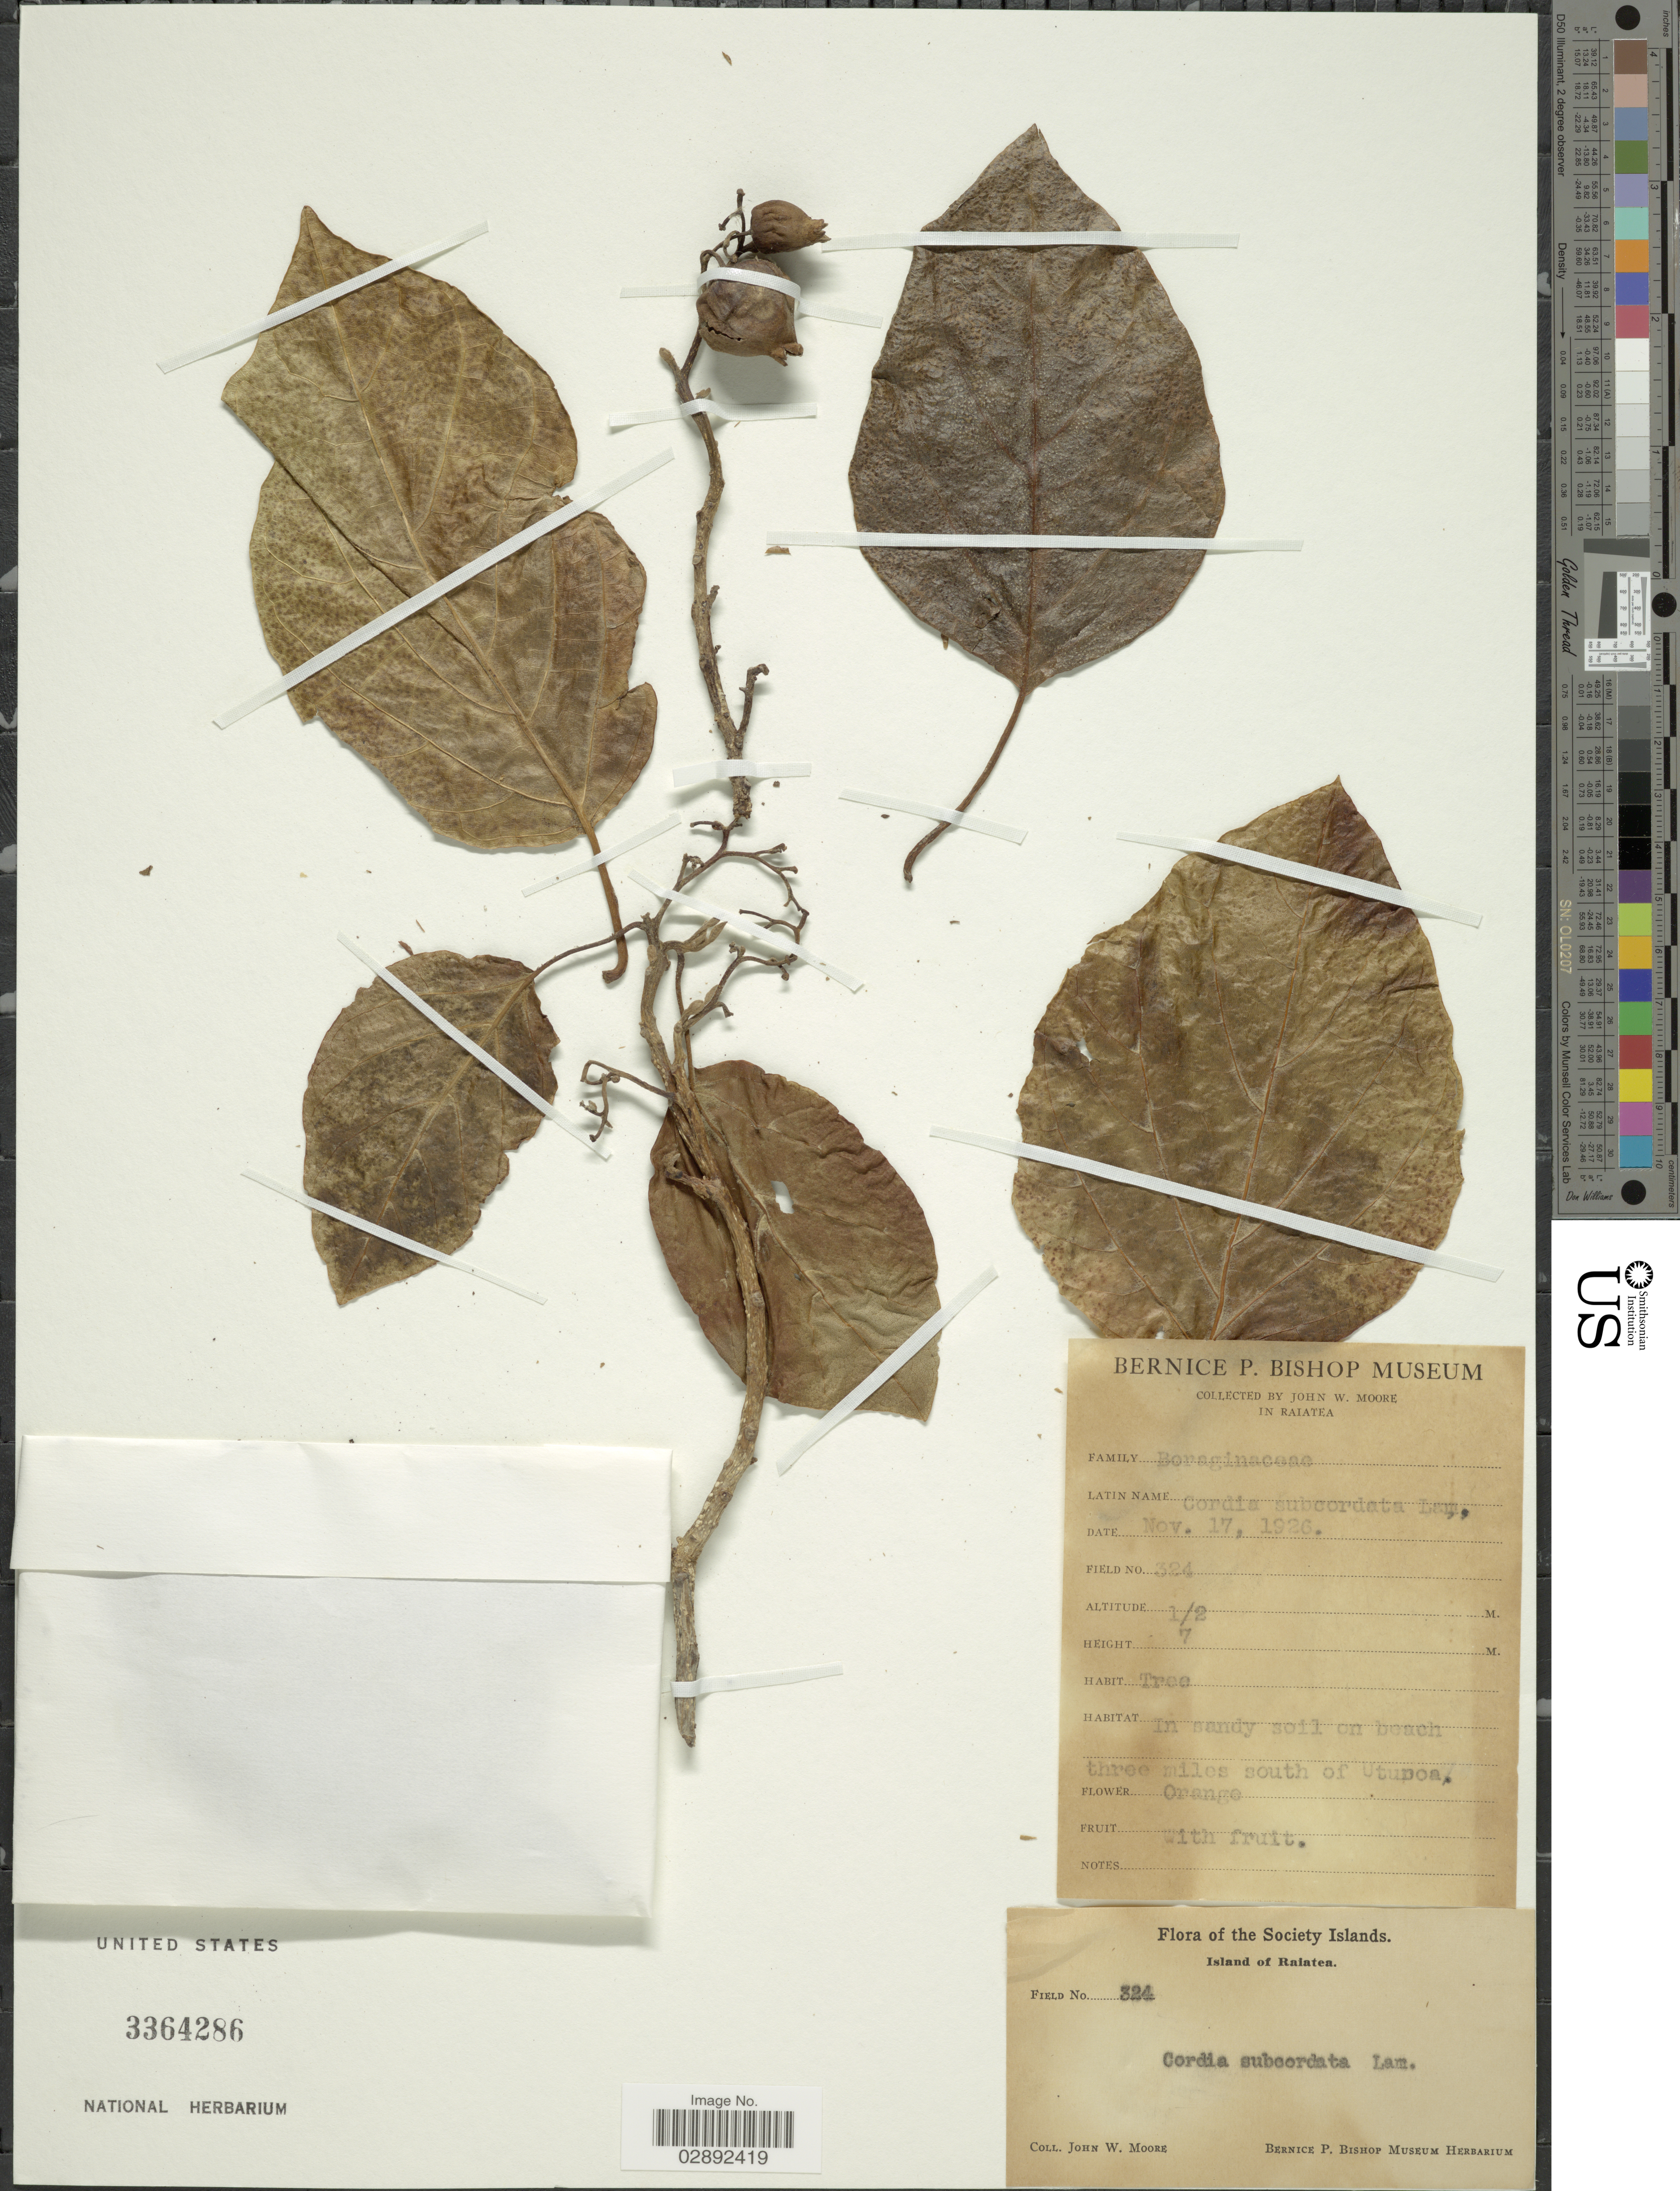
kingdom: Plantae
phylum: Tracheophyta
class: Magnoliopsida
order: Boraginales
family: Cordiaceae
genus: Cordia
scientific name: Cordia subcordata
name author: Lam.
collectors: J. Moore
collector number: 324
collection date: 1926-11-17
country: French Polynesia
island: Raiatea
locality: Society Islands. Island of Raiatea. Im sandy soil on beach three miles south of Utupoa.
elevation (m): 0.5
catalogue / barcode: US 3364286